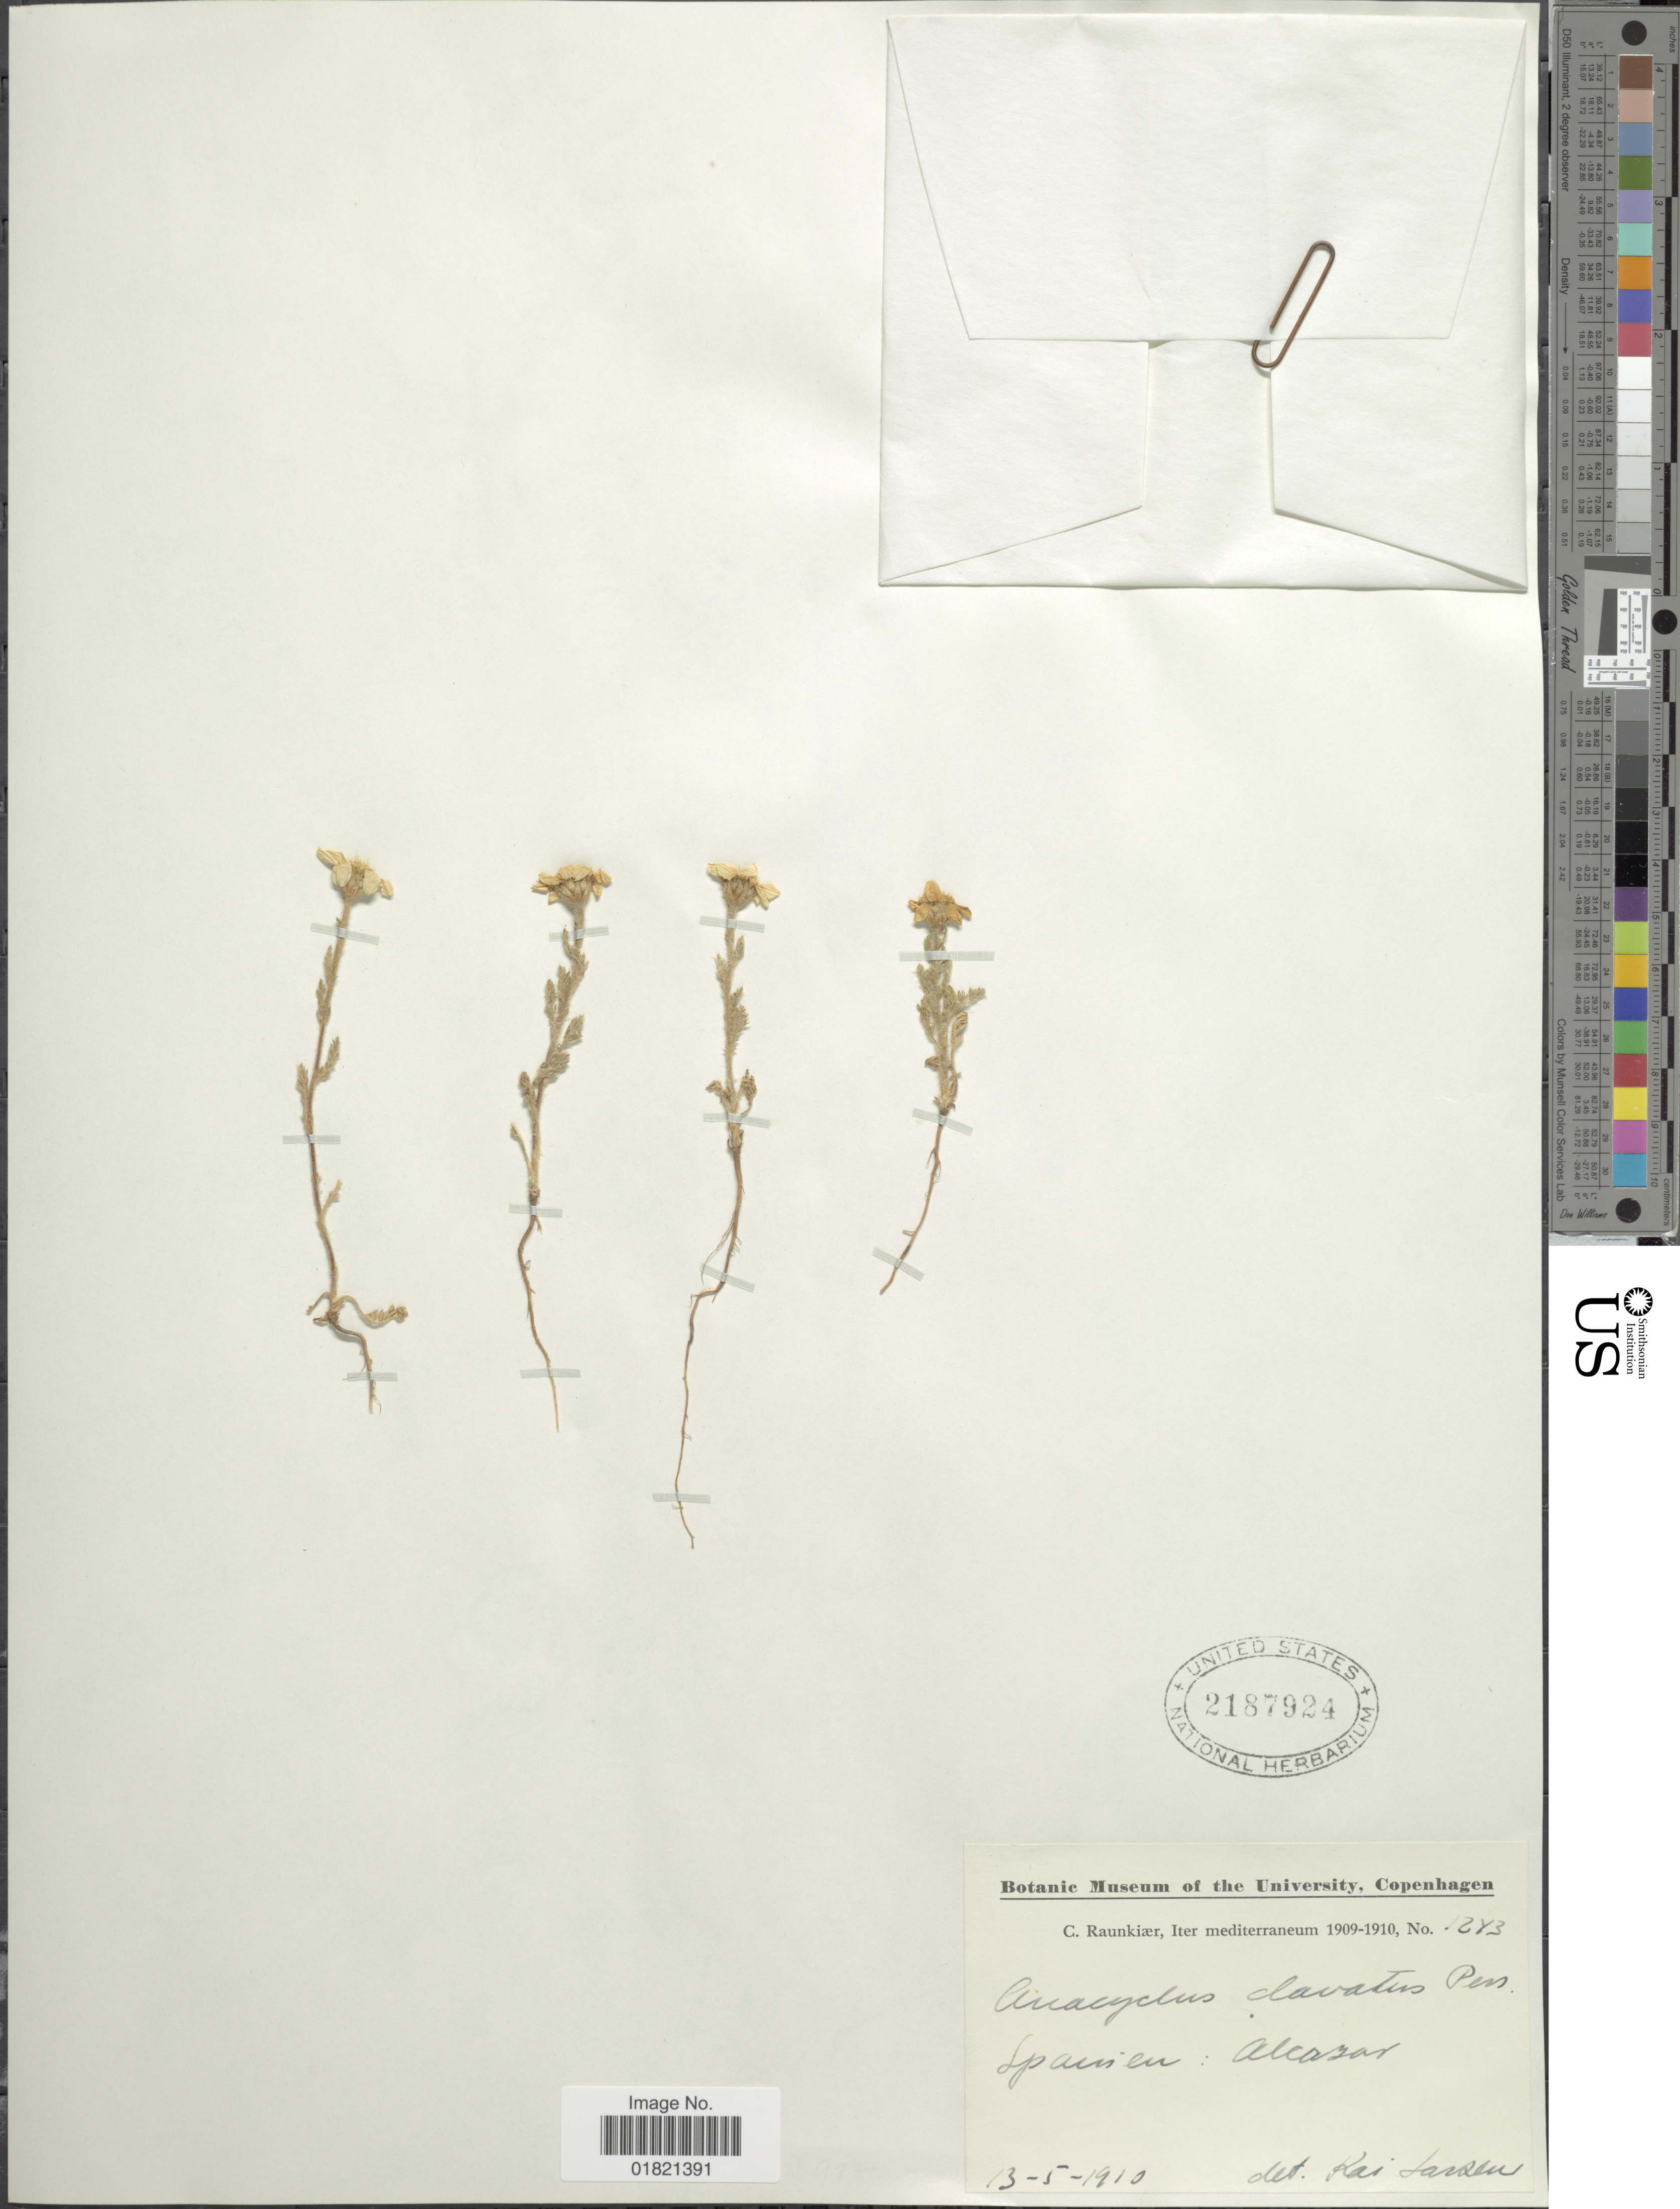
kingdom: Plantae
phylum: Tracheophyta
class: Magnoliopsida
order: Asterales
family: Asteraceae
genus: Anacyclus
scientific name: Anacyclus clavatus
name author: Pers.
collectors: C. Raunkiær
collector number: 12Y3*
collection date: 1910-05-13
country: Spain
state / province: Andalucia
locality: Spainen: Alcazar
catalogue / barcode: US 2187924